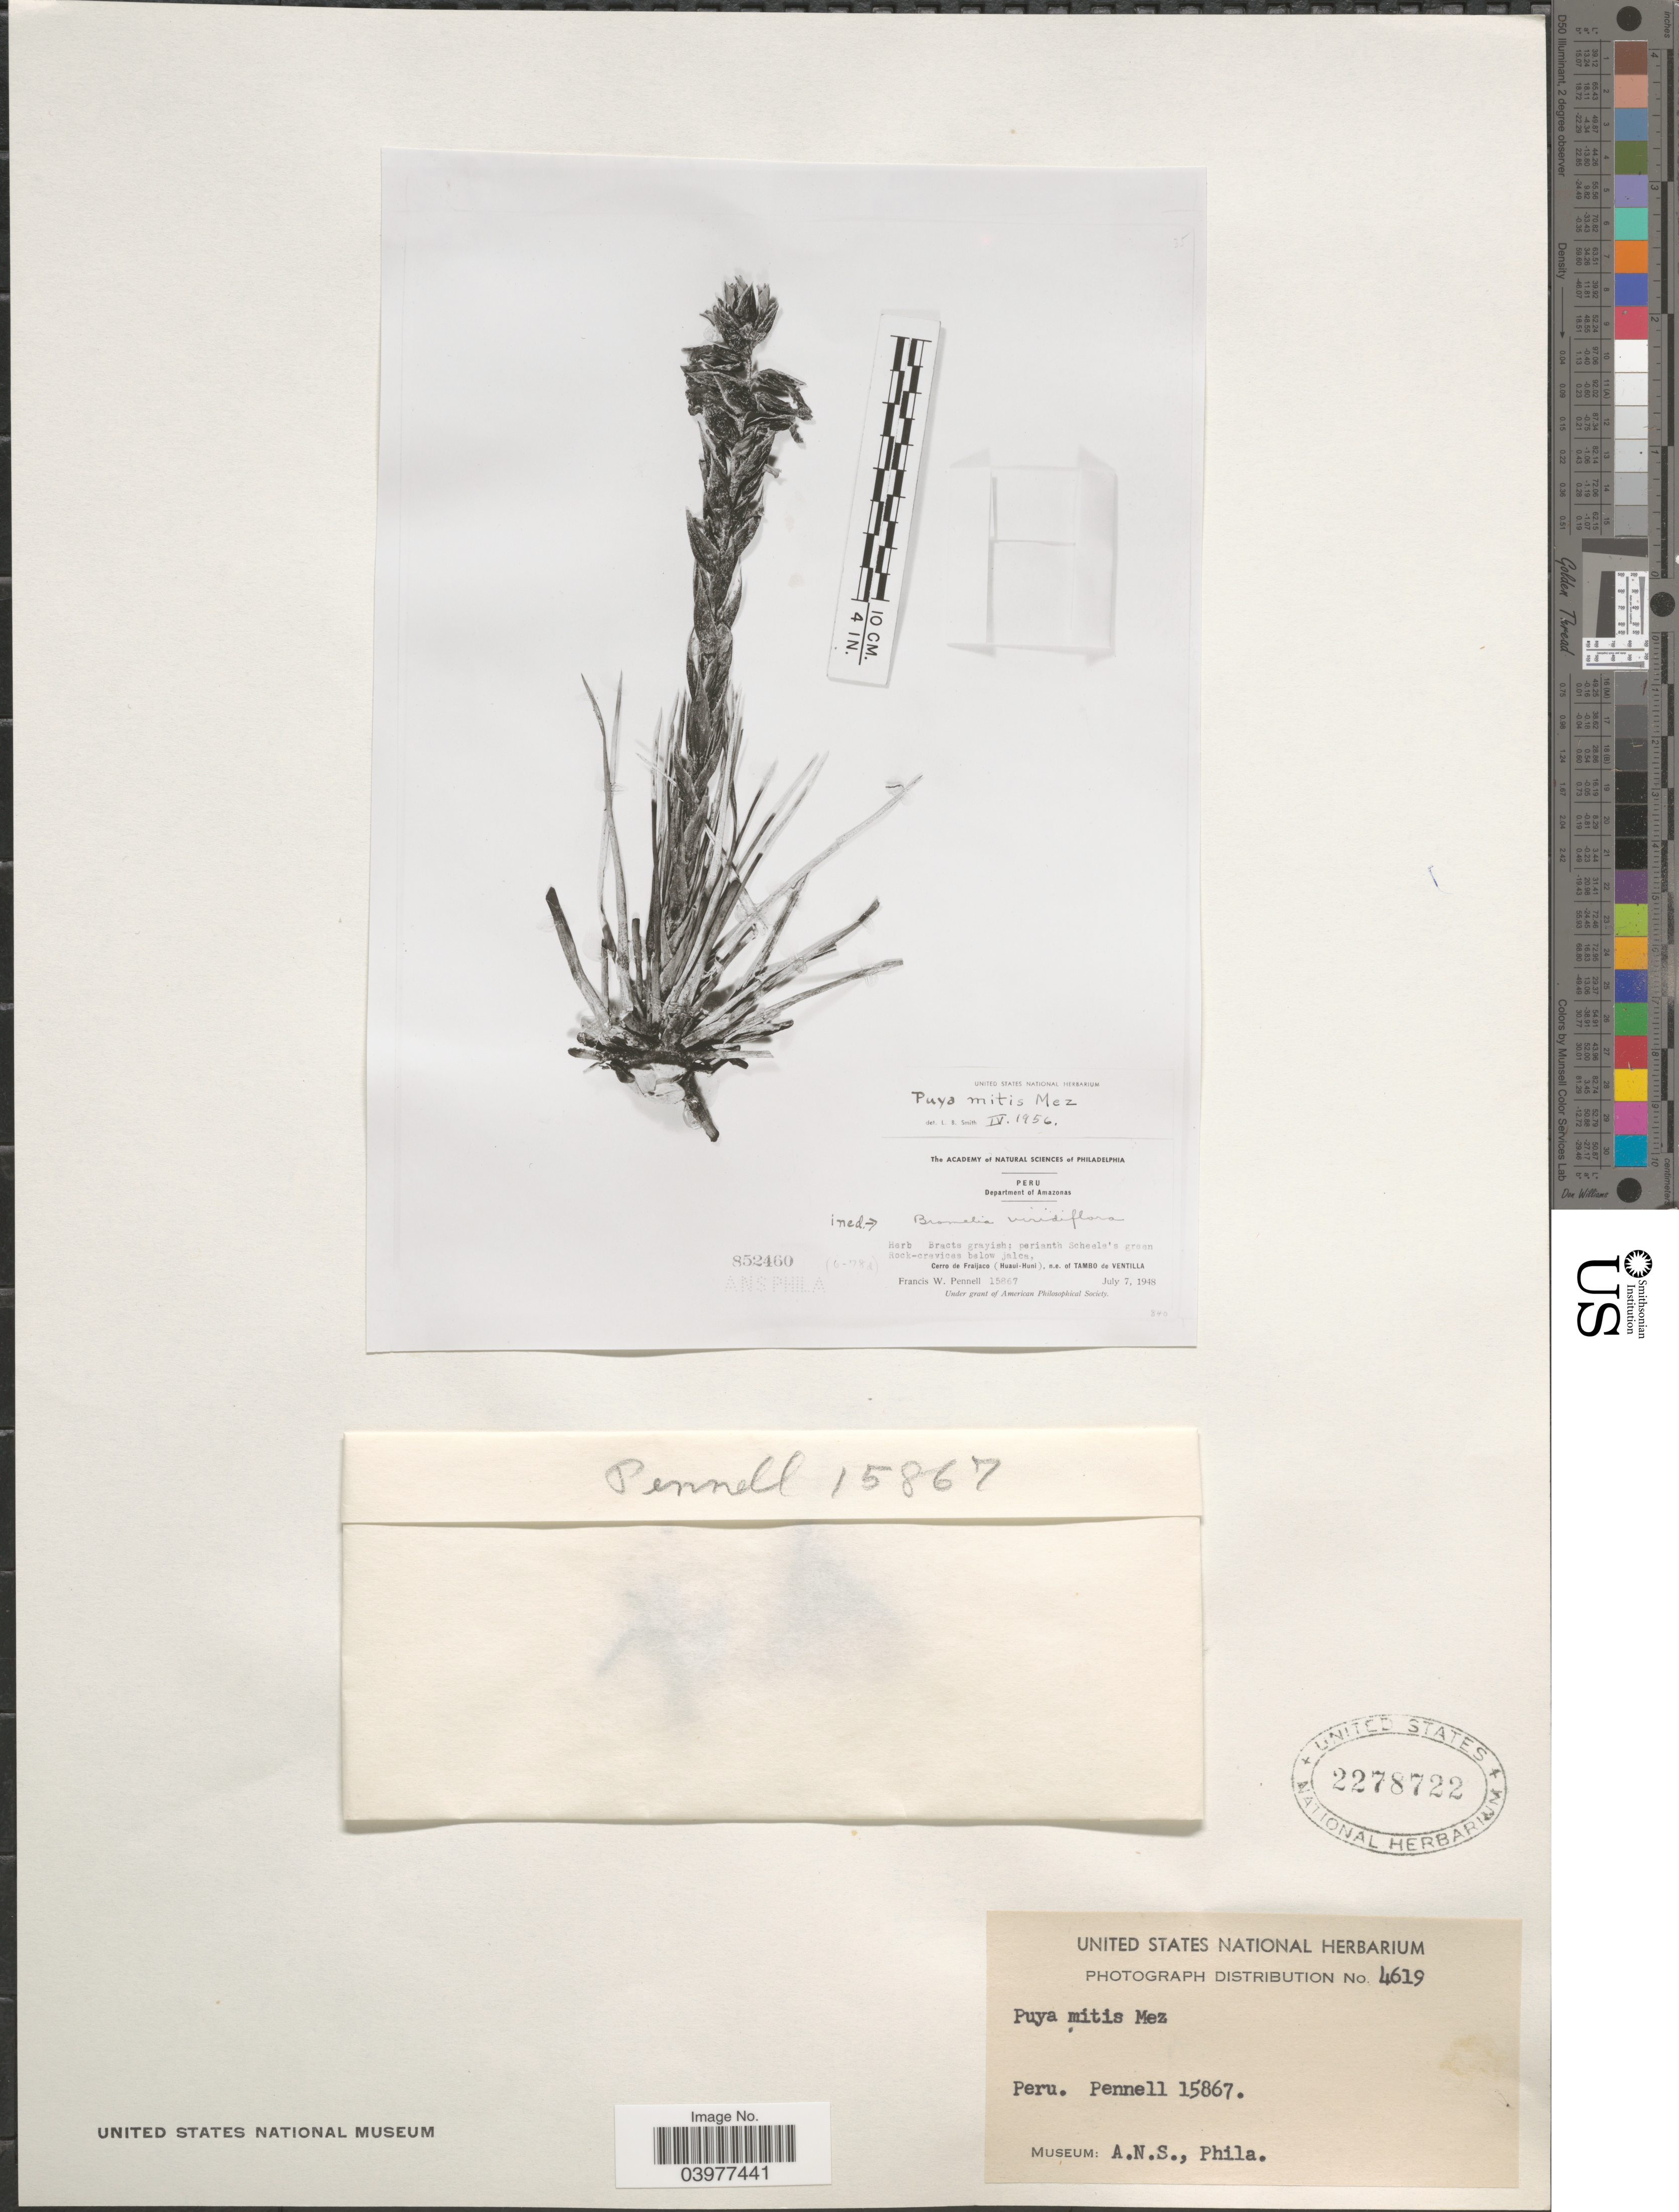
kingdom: Plantae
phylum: Tracheophyta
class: Liliopsida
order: Poales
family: Bromeliaceae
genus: Puya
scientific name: Puya mitis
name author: Mez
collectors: F. W. Pennell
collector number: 15867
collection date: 1948-07-07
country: Peru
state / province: Amazonas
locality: Department of Amazonas. Cerro de Fraijaco (Huaui-Huni), n.e. of Tambo de Ventilla.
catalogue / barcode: US 2278722